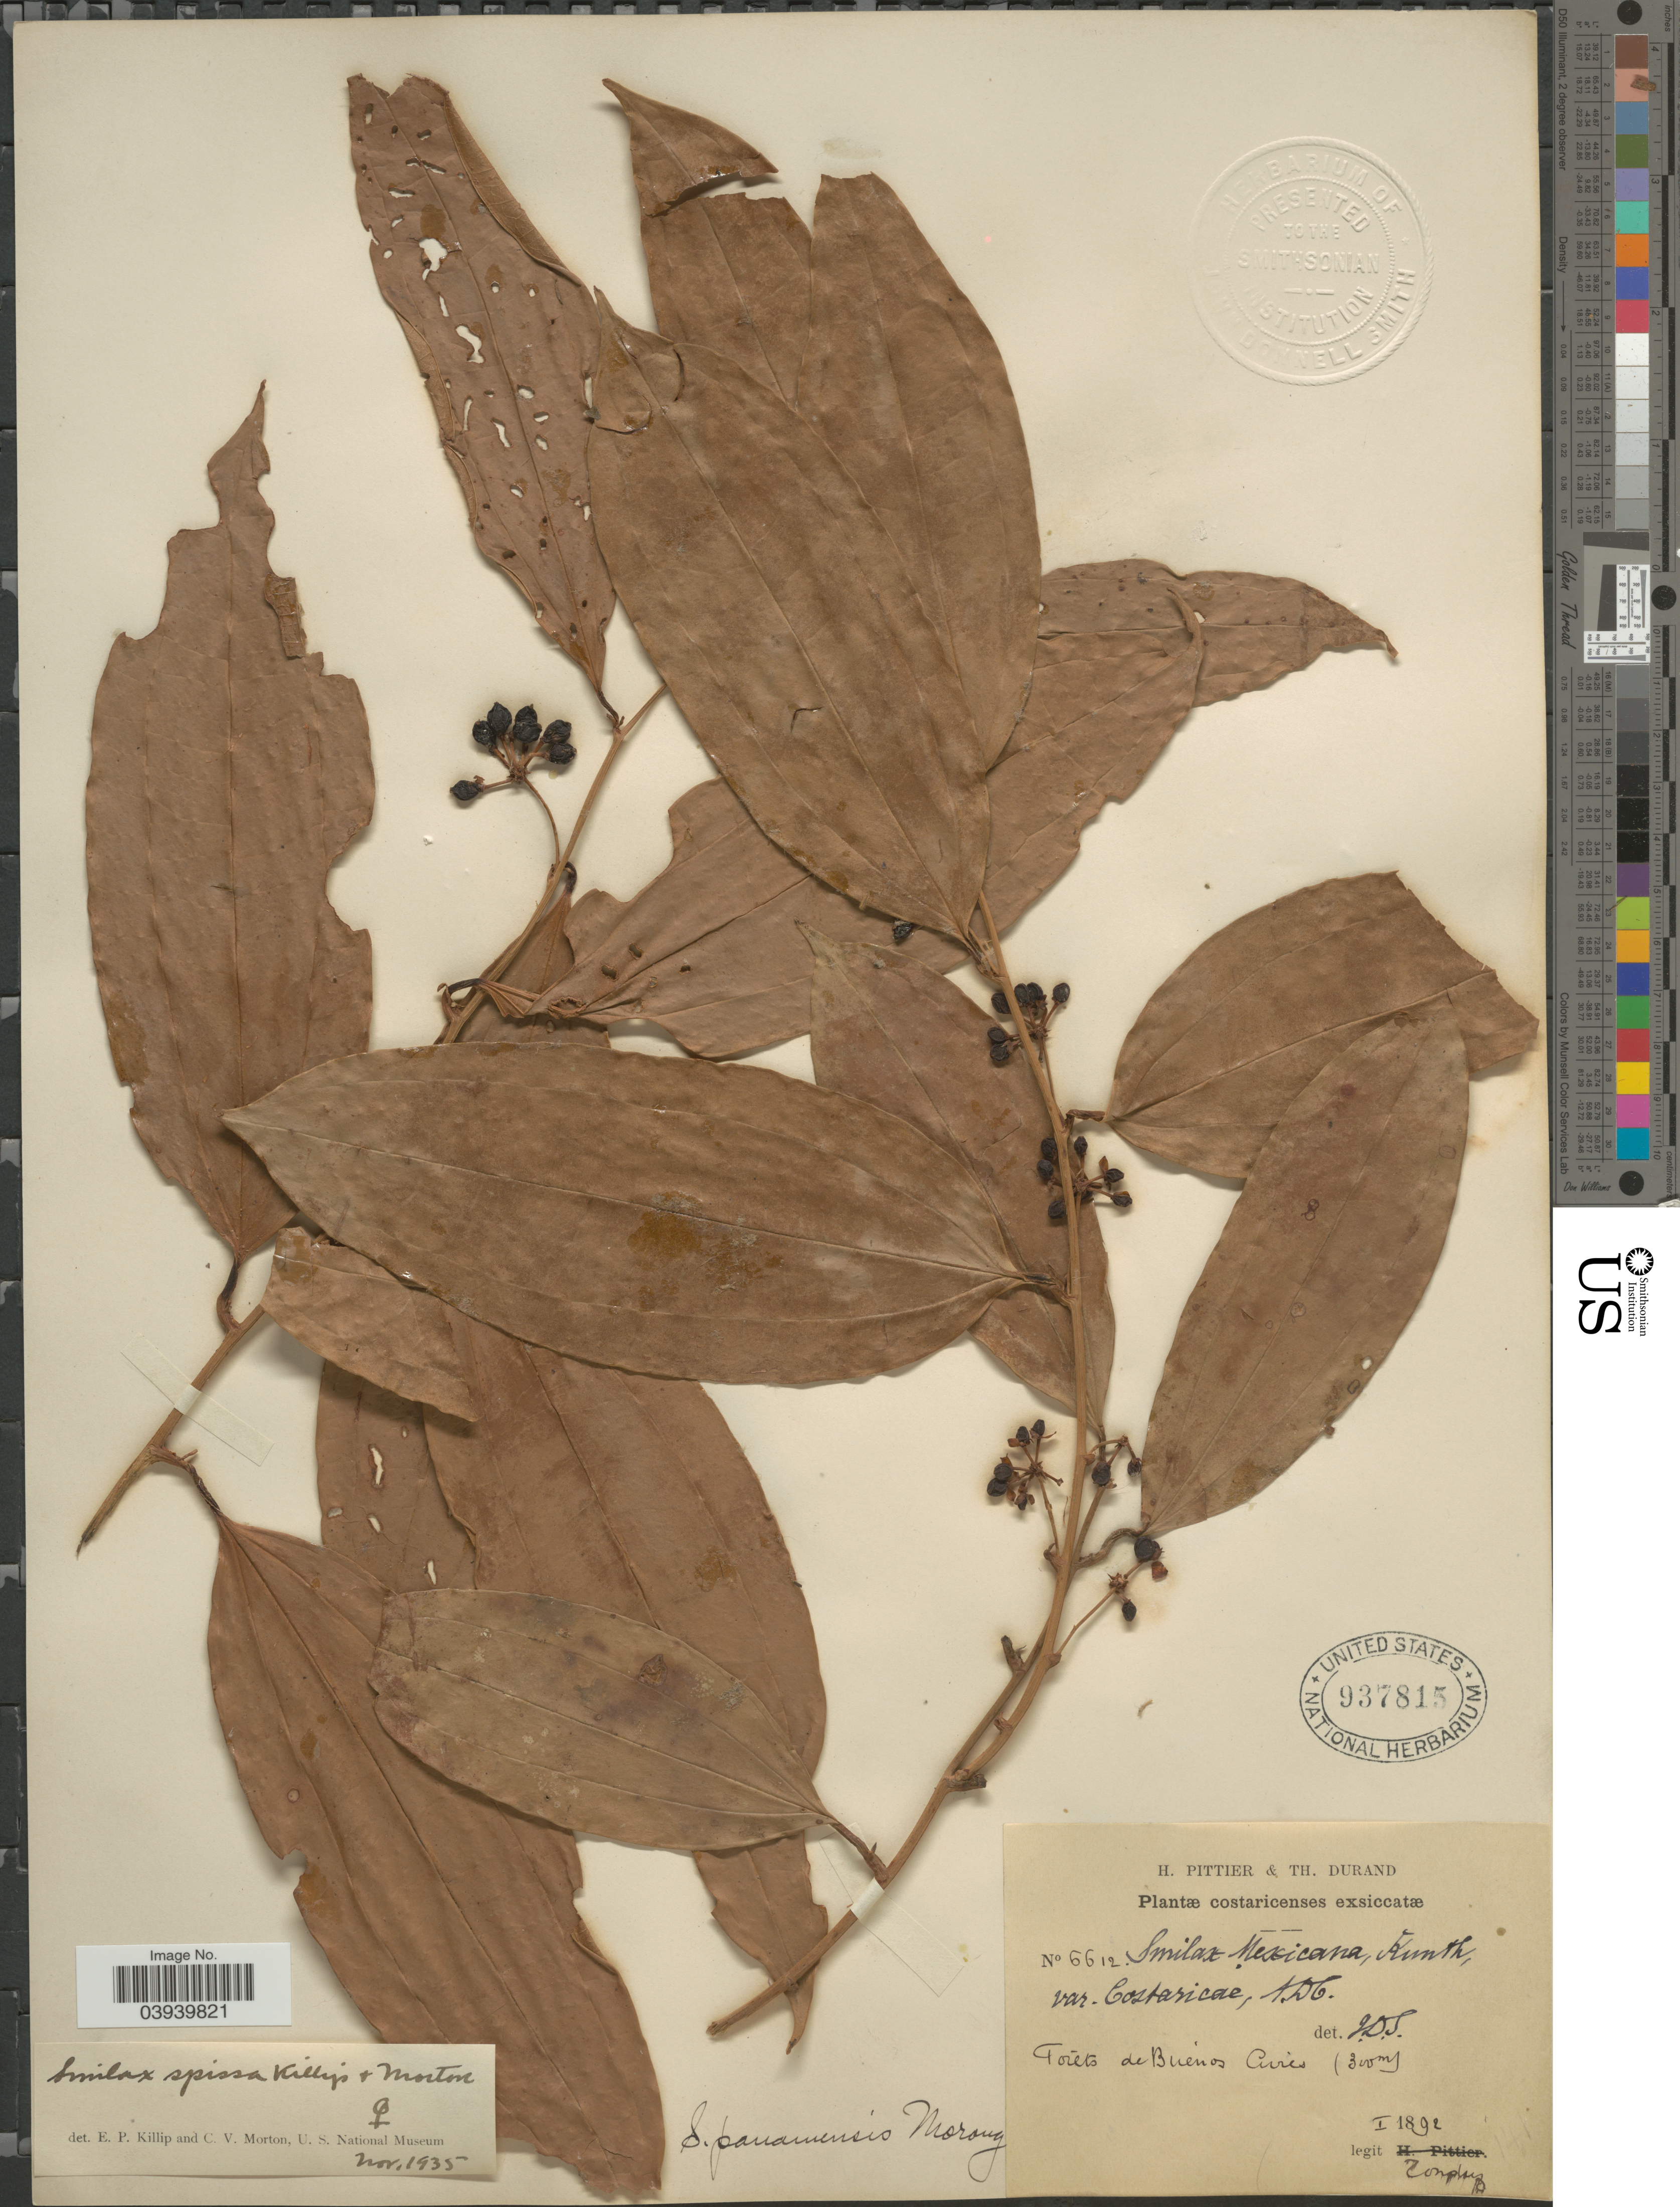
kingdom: Plantae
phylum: Tracheophyta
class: Liliopsida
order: Liliales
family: Smilacaceae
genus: Smilax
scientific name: Smilax spissa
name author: Killip & C.V. Morton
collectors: Tonduz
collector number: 6612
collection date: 1892-01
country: Costa Rica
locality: Forëts de Buenos Airés.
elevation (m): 300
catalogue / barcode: US 937815